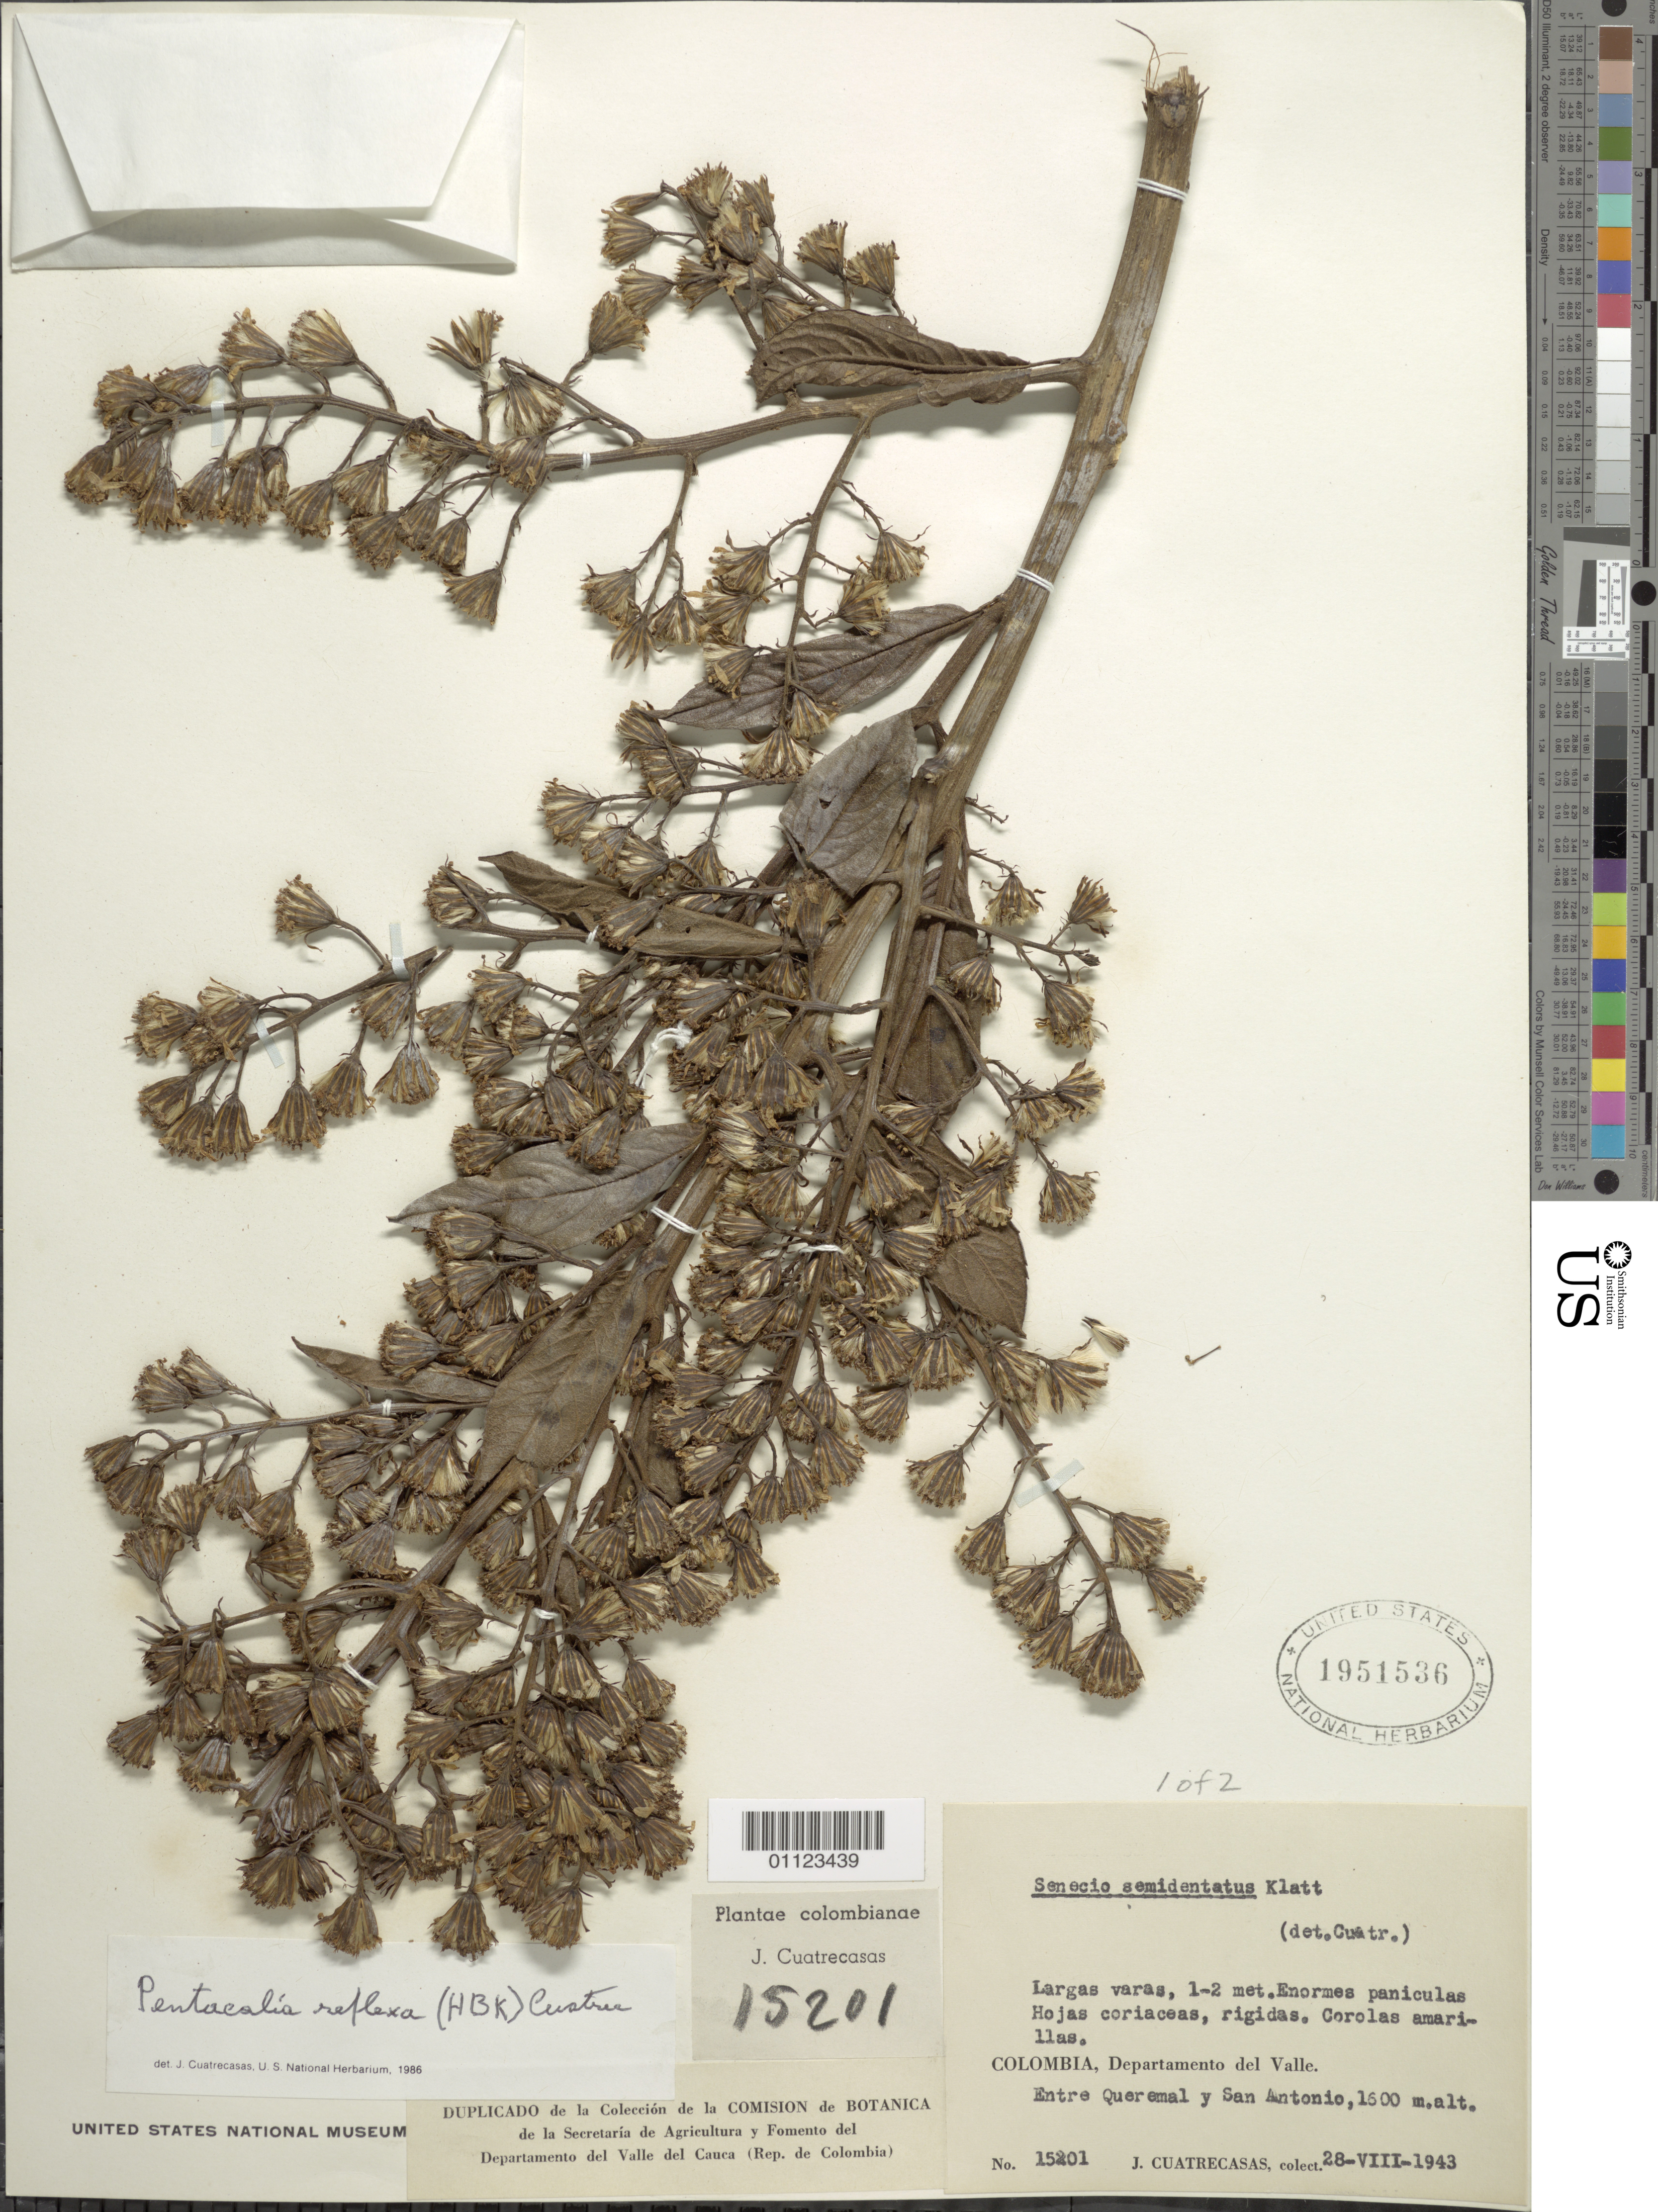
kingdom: Plantae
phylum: Tracheophyta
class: Magnoliopsida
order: Asterales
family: Asteraceae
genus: Pentacalia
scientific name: Pentacalia reflexa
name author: (Kunth) Cuatrec.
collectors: J. Cuatrecasas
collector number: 15201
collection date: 1943-08-28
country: Colombia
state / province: Valle del Cauca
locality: Entre Queremal y San Antonio.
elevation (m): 1600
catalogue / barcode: US 1951536